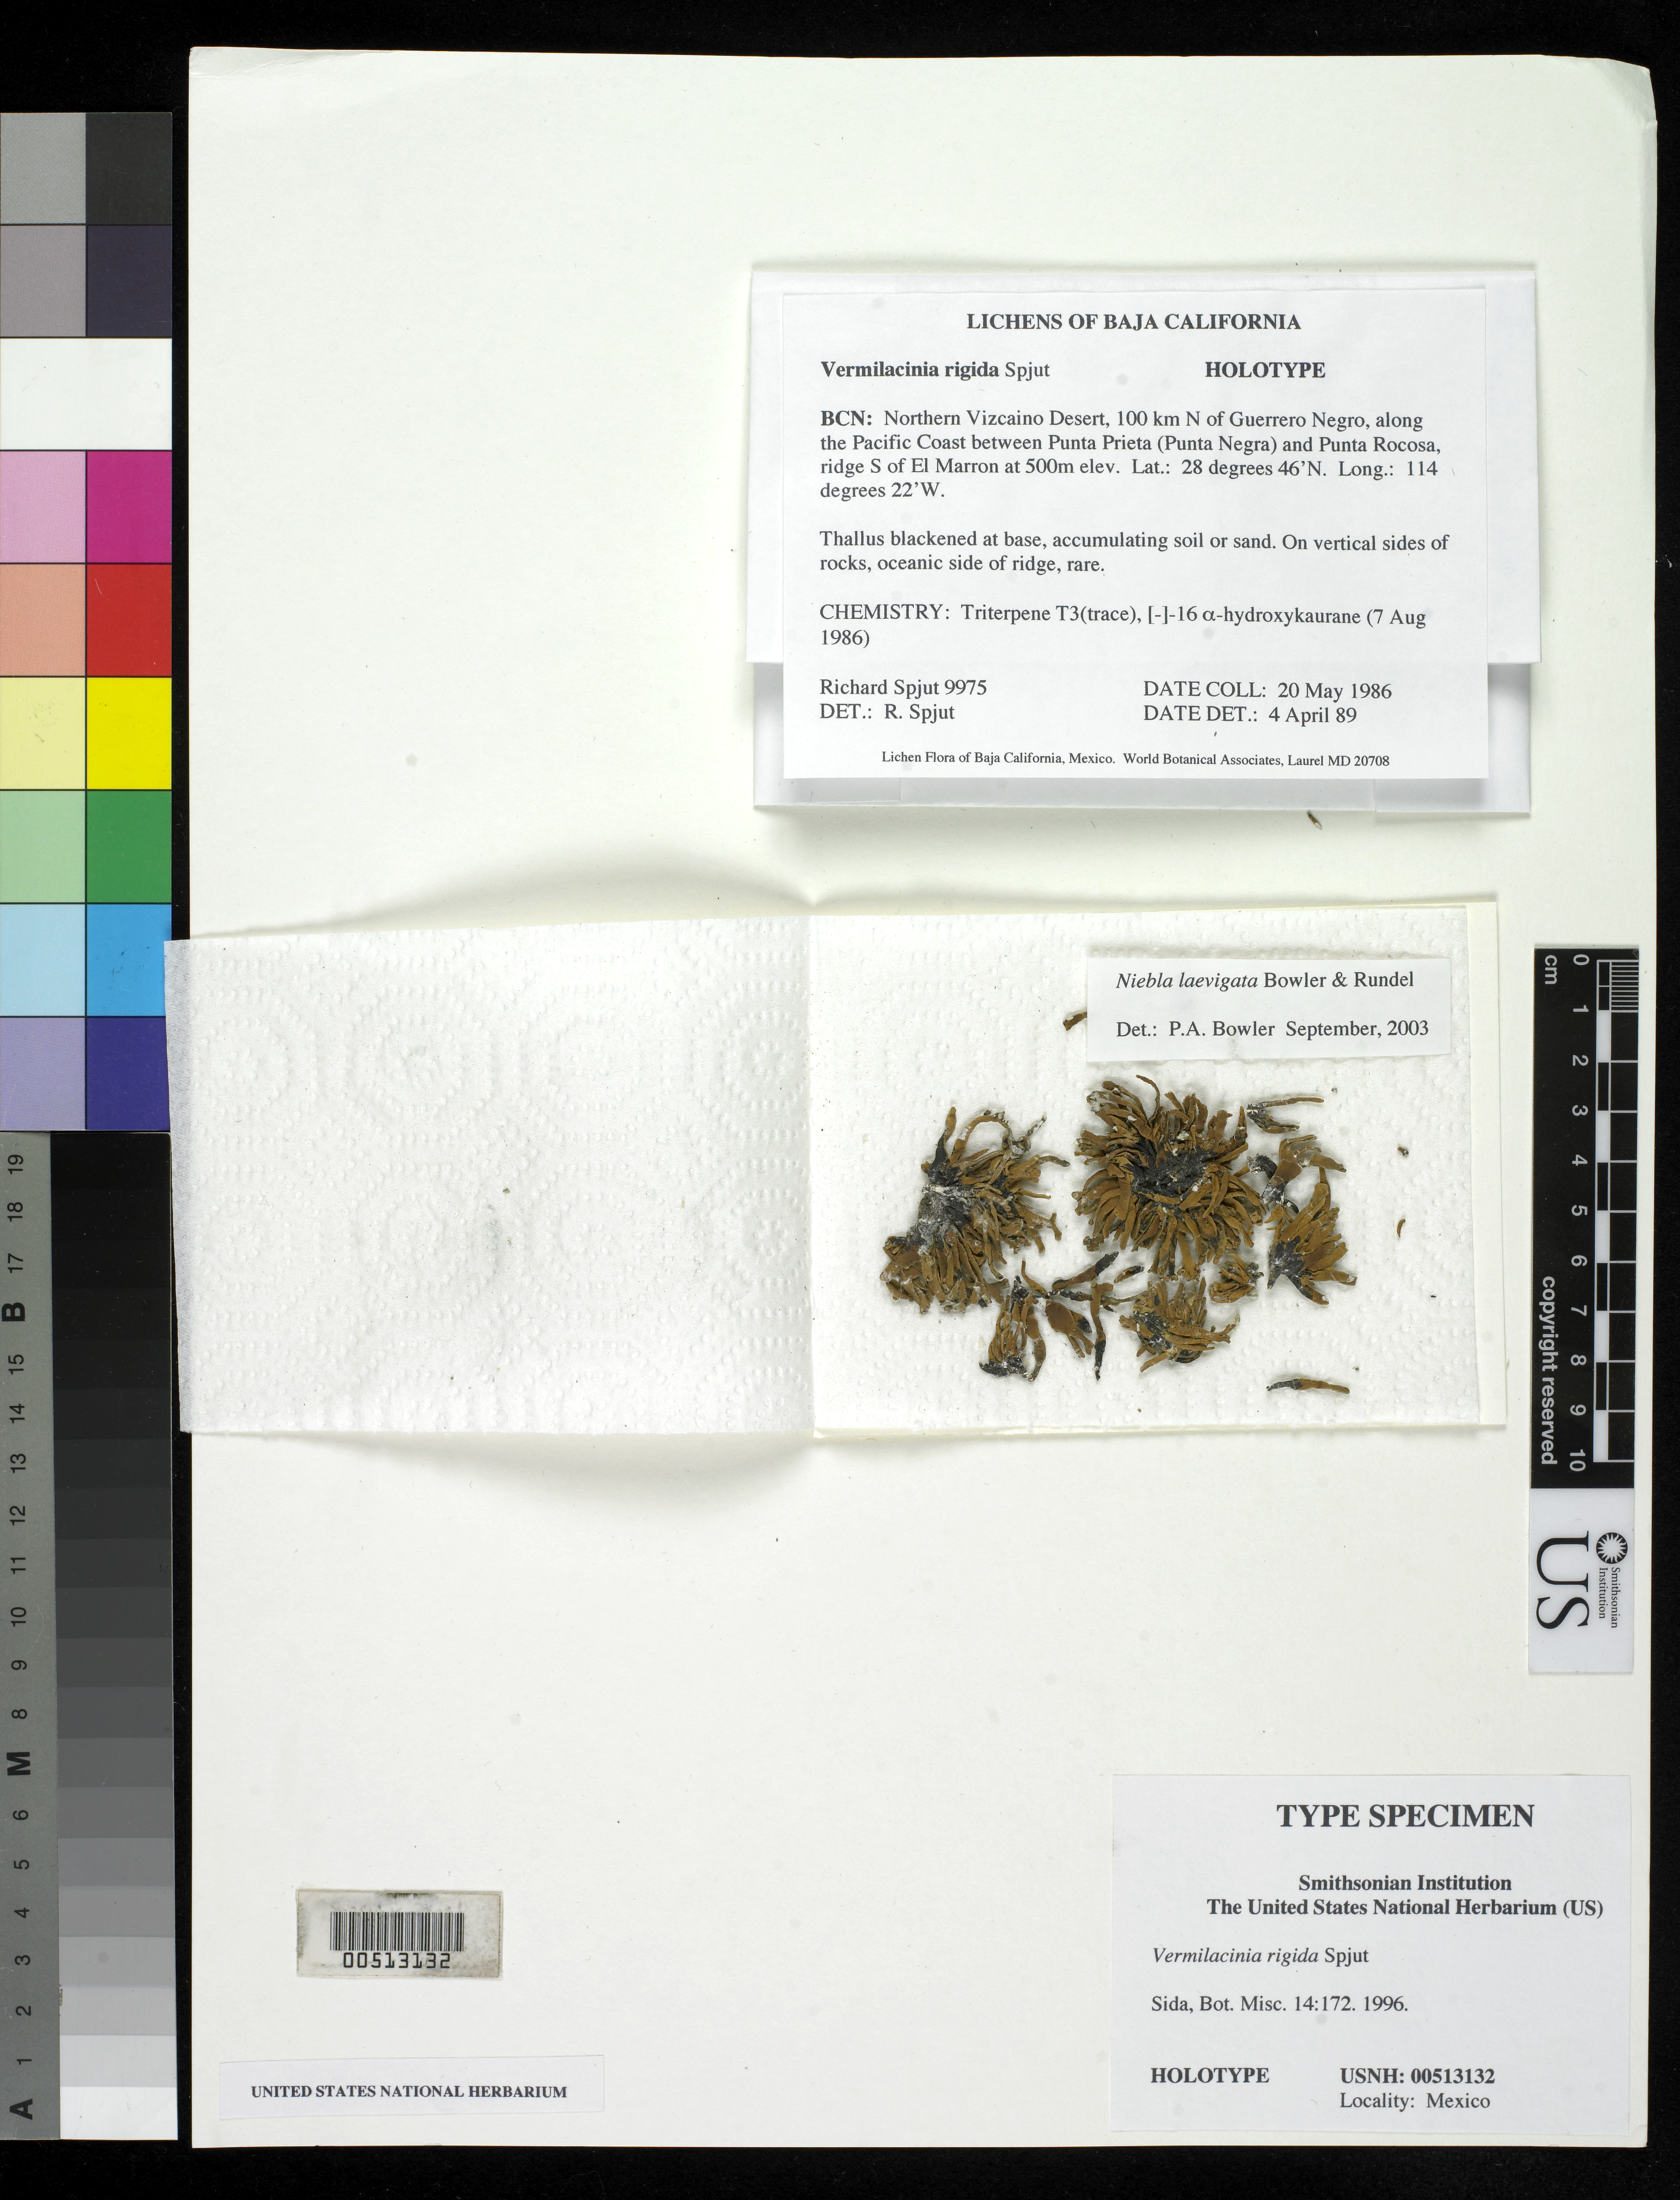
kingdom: Fungi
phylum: Ascomycota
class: Lecanoromycetes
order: Lecanorales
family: Ramalinaceae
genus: Vermilacinia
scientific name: Vermilacinia rigida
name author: Spjut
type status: Holotype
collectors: R. Spjut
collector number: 9975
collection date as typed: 20 May 1986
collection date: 1986-05-20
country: Mexico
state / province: Baja California Norte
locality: Northern Vizcaino Desert, 100 km N of Guerrero Negro, along Pacific coast between Punta Prieta & Punta Rocosa, S of El Marron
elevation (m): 500